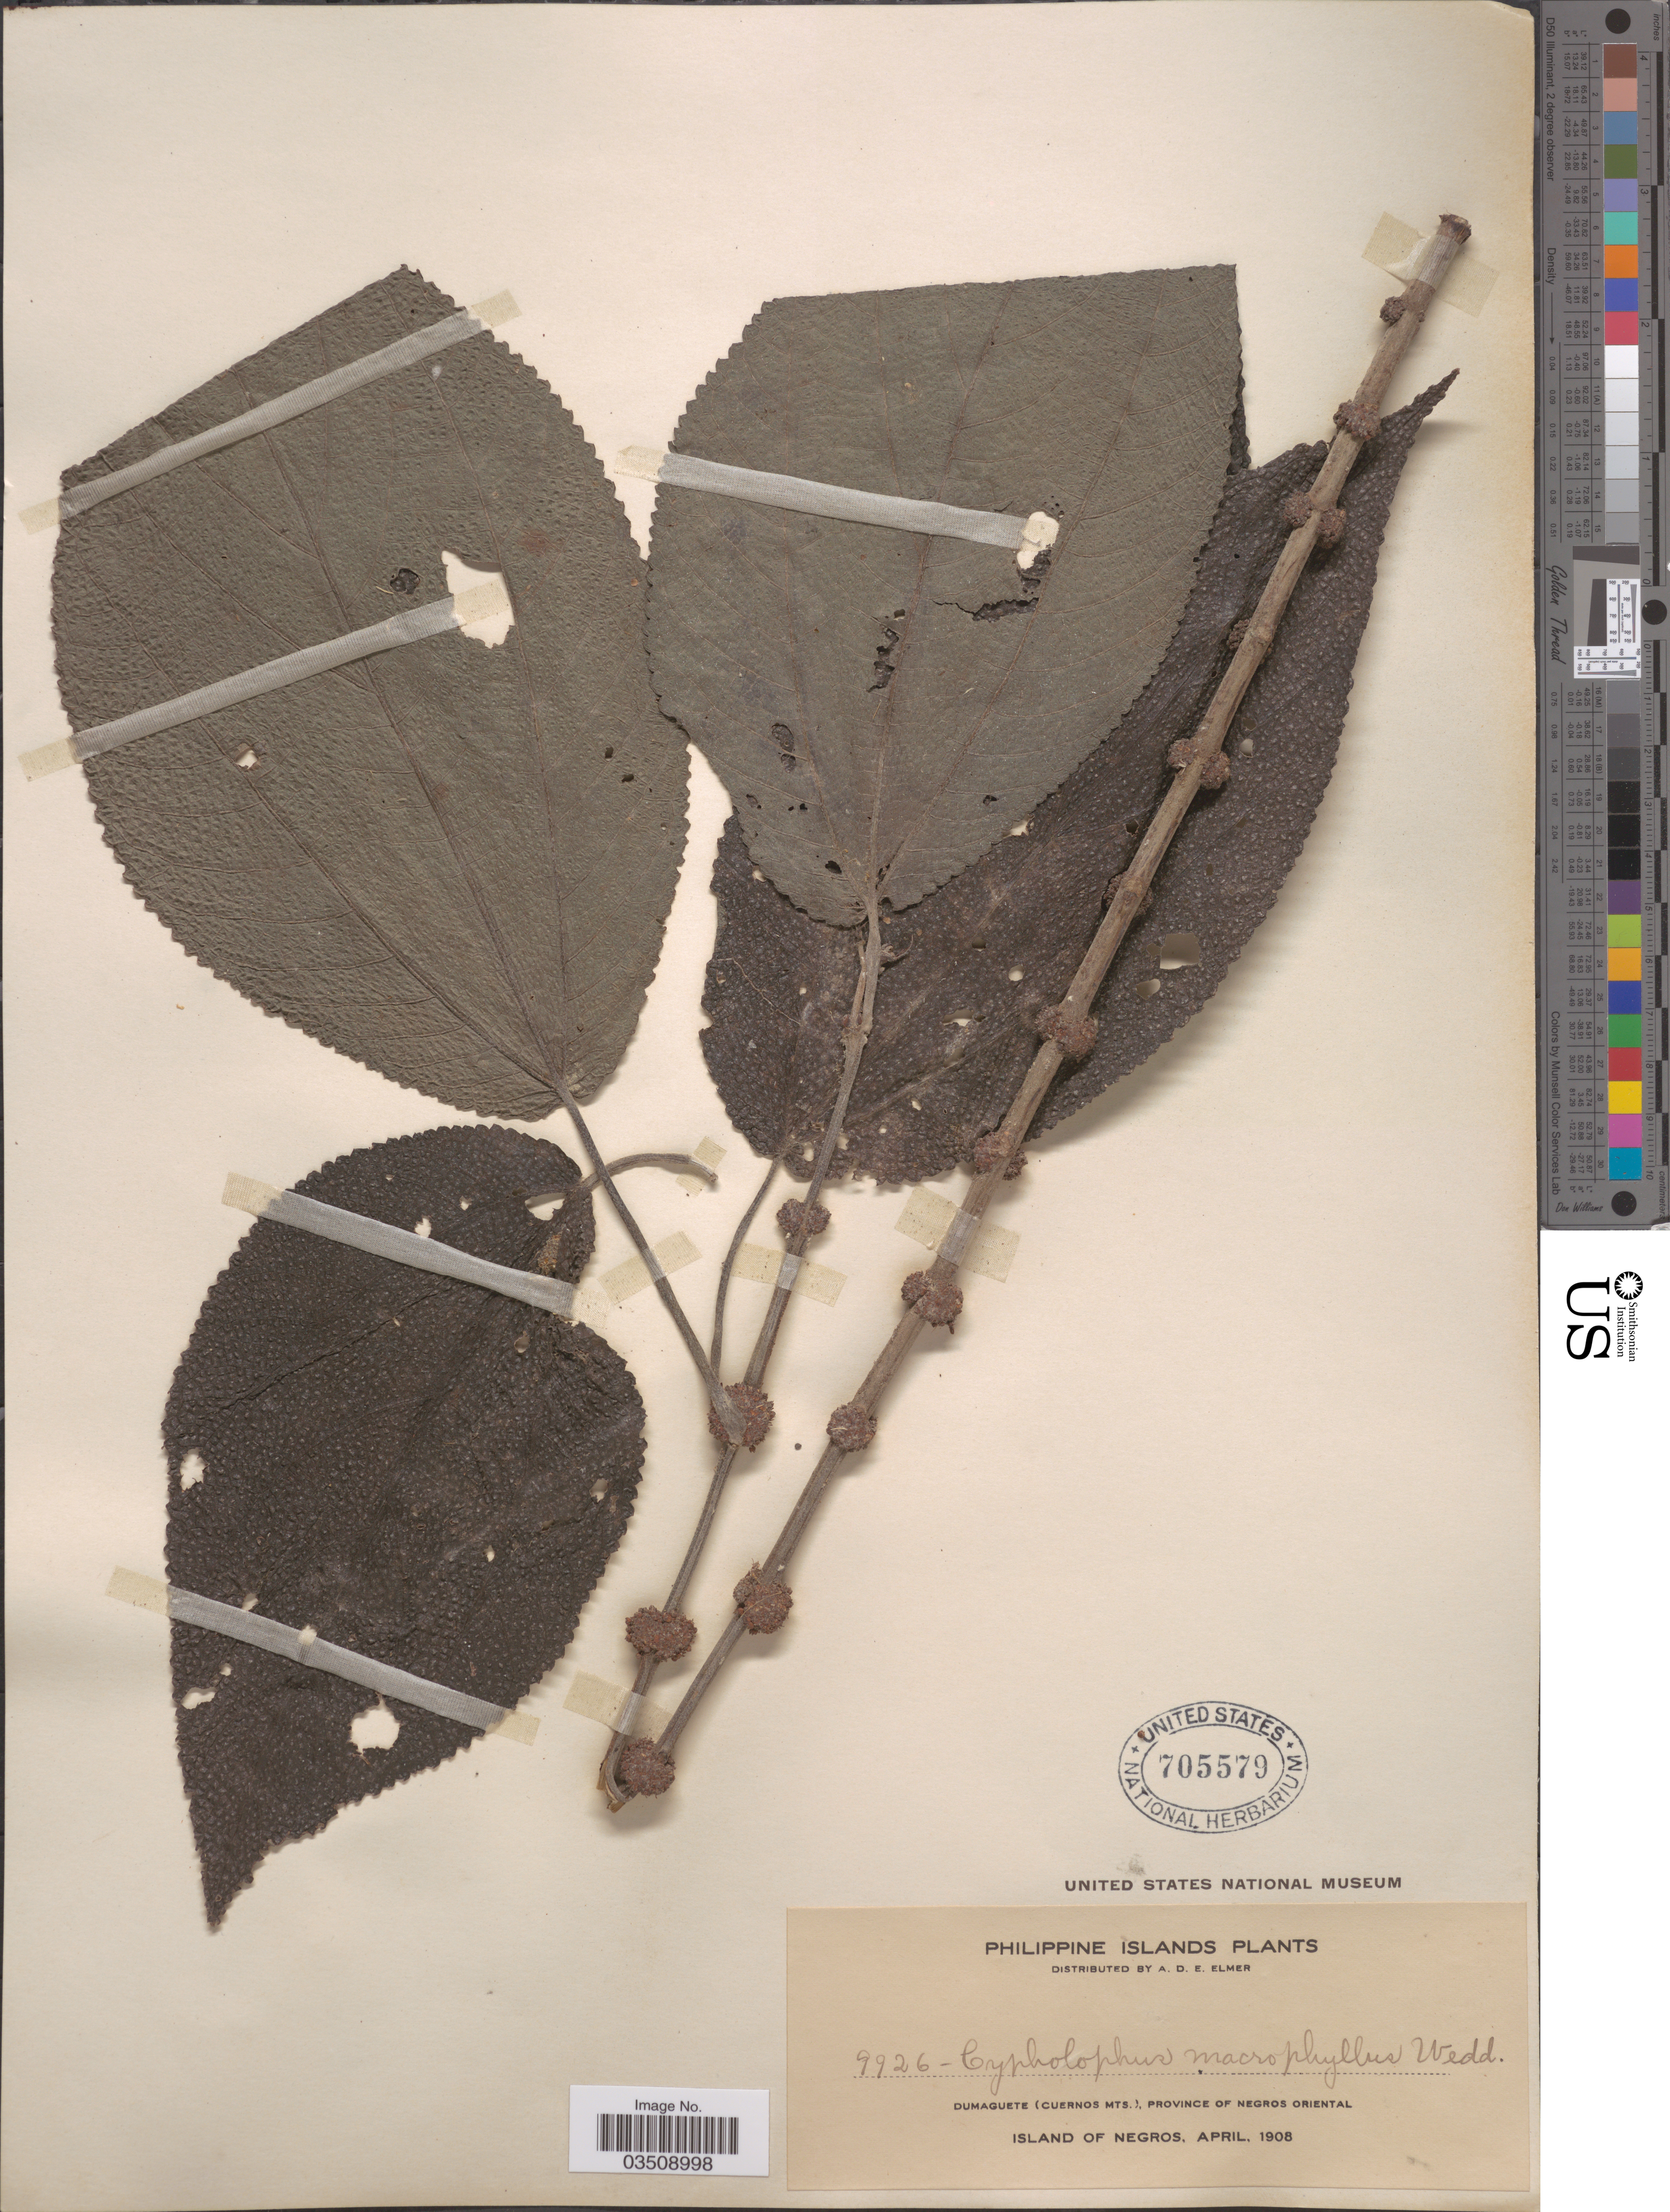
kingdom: Plantae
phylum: Tracheophyta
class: Magnoliopsida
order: Rosales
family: Urticaceae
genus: Cypholophus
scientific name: Cypholophus moluccanus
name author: (Blume) Miq.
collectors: A. D. E. Elmer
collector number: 9926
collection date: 1908-04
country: Philippines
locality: Dumaguete (Cuernos Mts.), Province of Negros Oriental. Island of Negros.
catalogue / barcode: US 705579